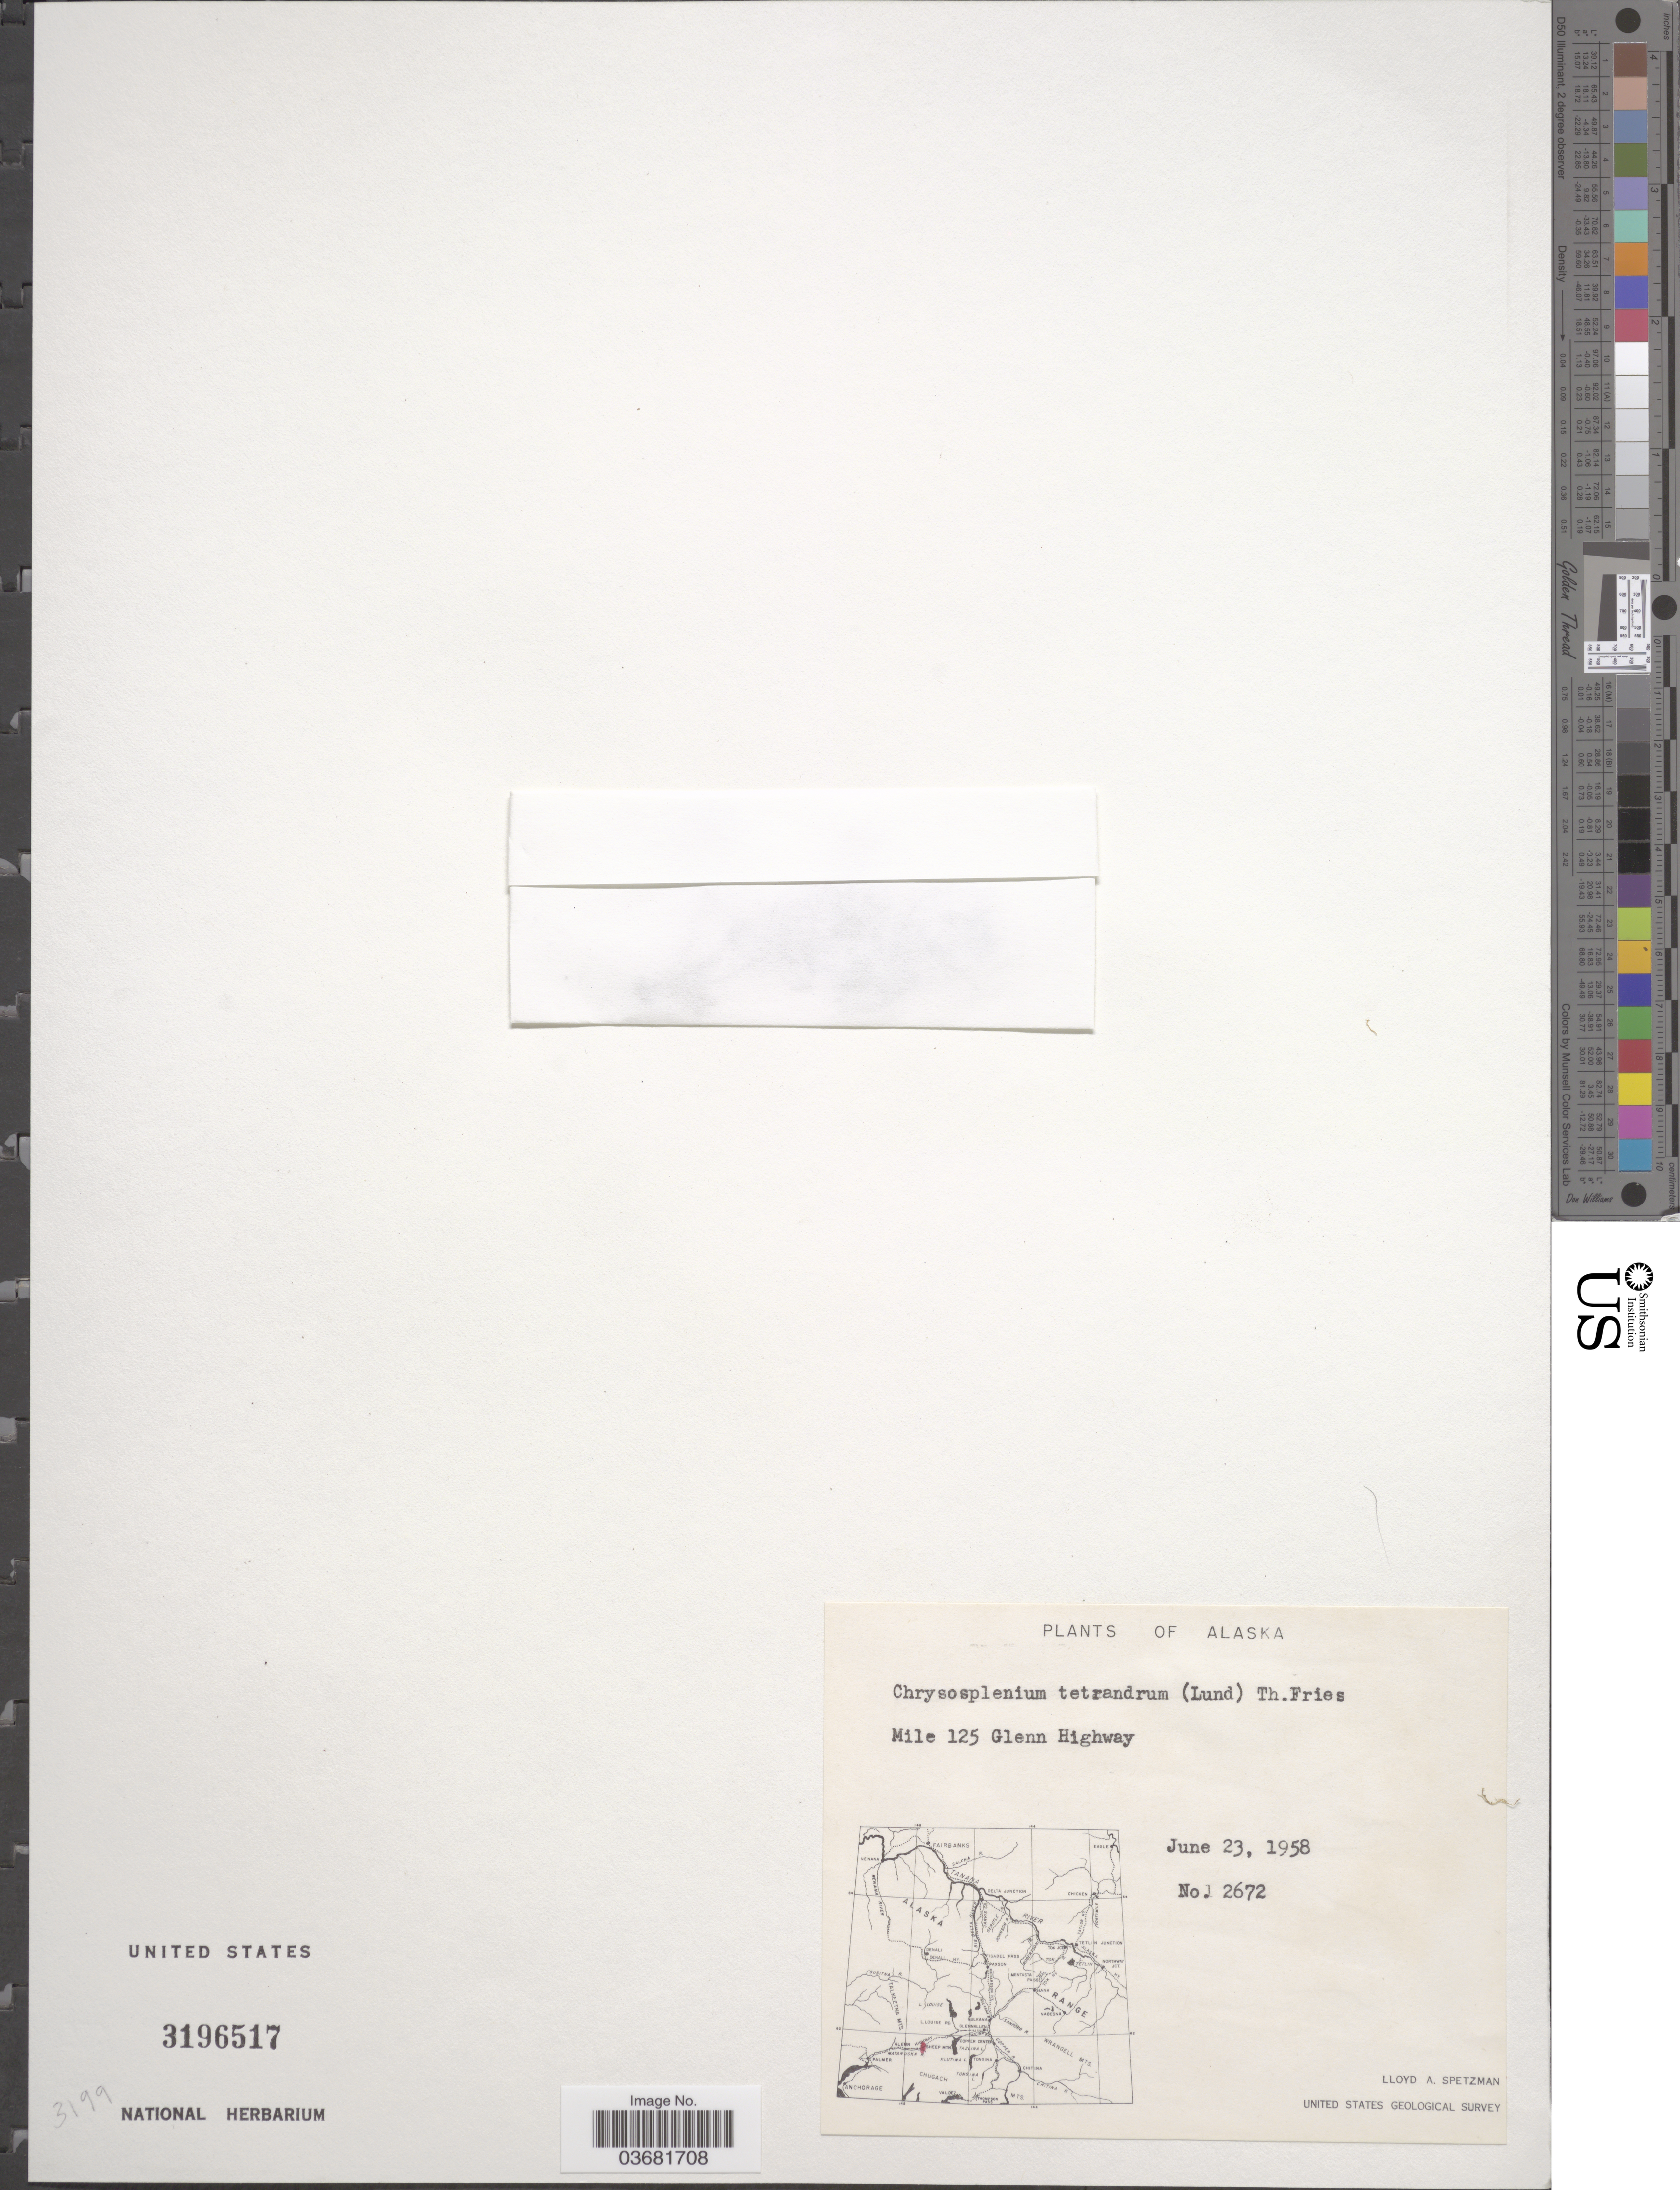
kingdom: Plantae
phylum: Tracheophyta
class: Magnoliopsida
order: Saxifragales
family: Saxifragaceae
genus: Chrysosplenium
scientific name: Chrysosplenium tetrandrum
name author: (N. Lund) Th. Fr.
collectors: L. Spetzman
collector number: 2672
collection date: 1958-06-23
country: United States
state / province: Alaska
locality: Mile 125 Glenn Highway. United States Geological Survey.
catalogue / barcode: US 3196517